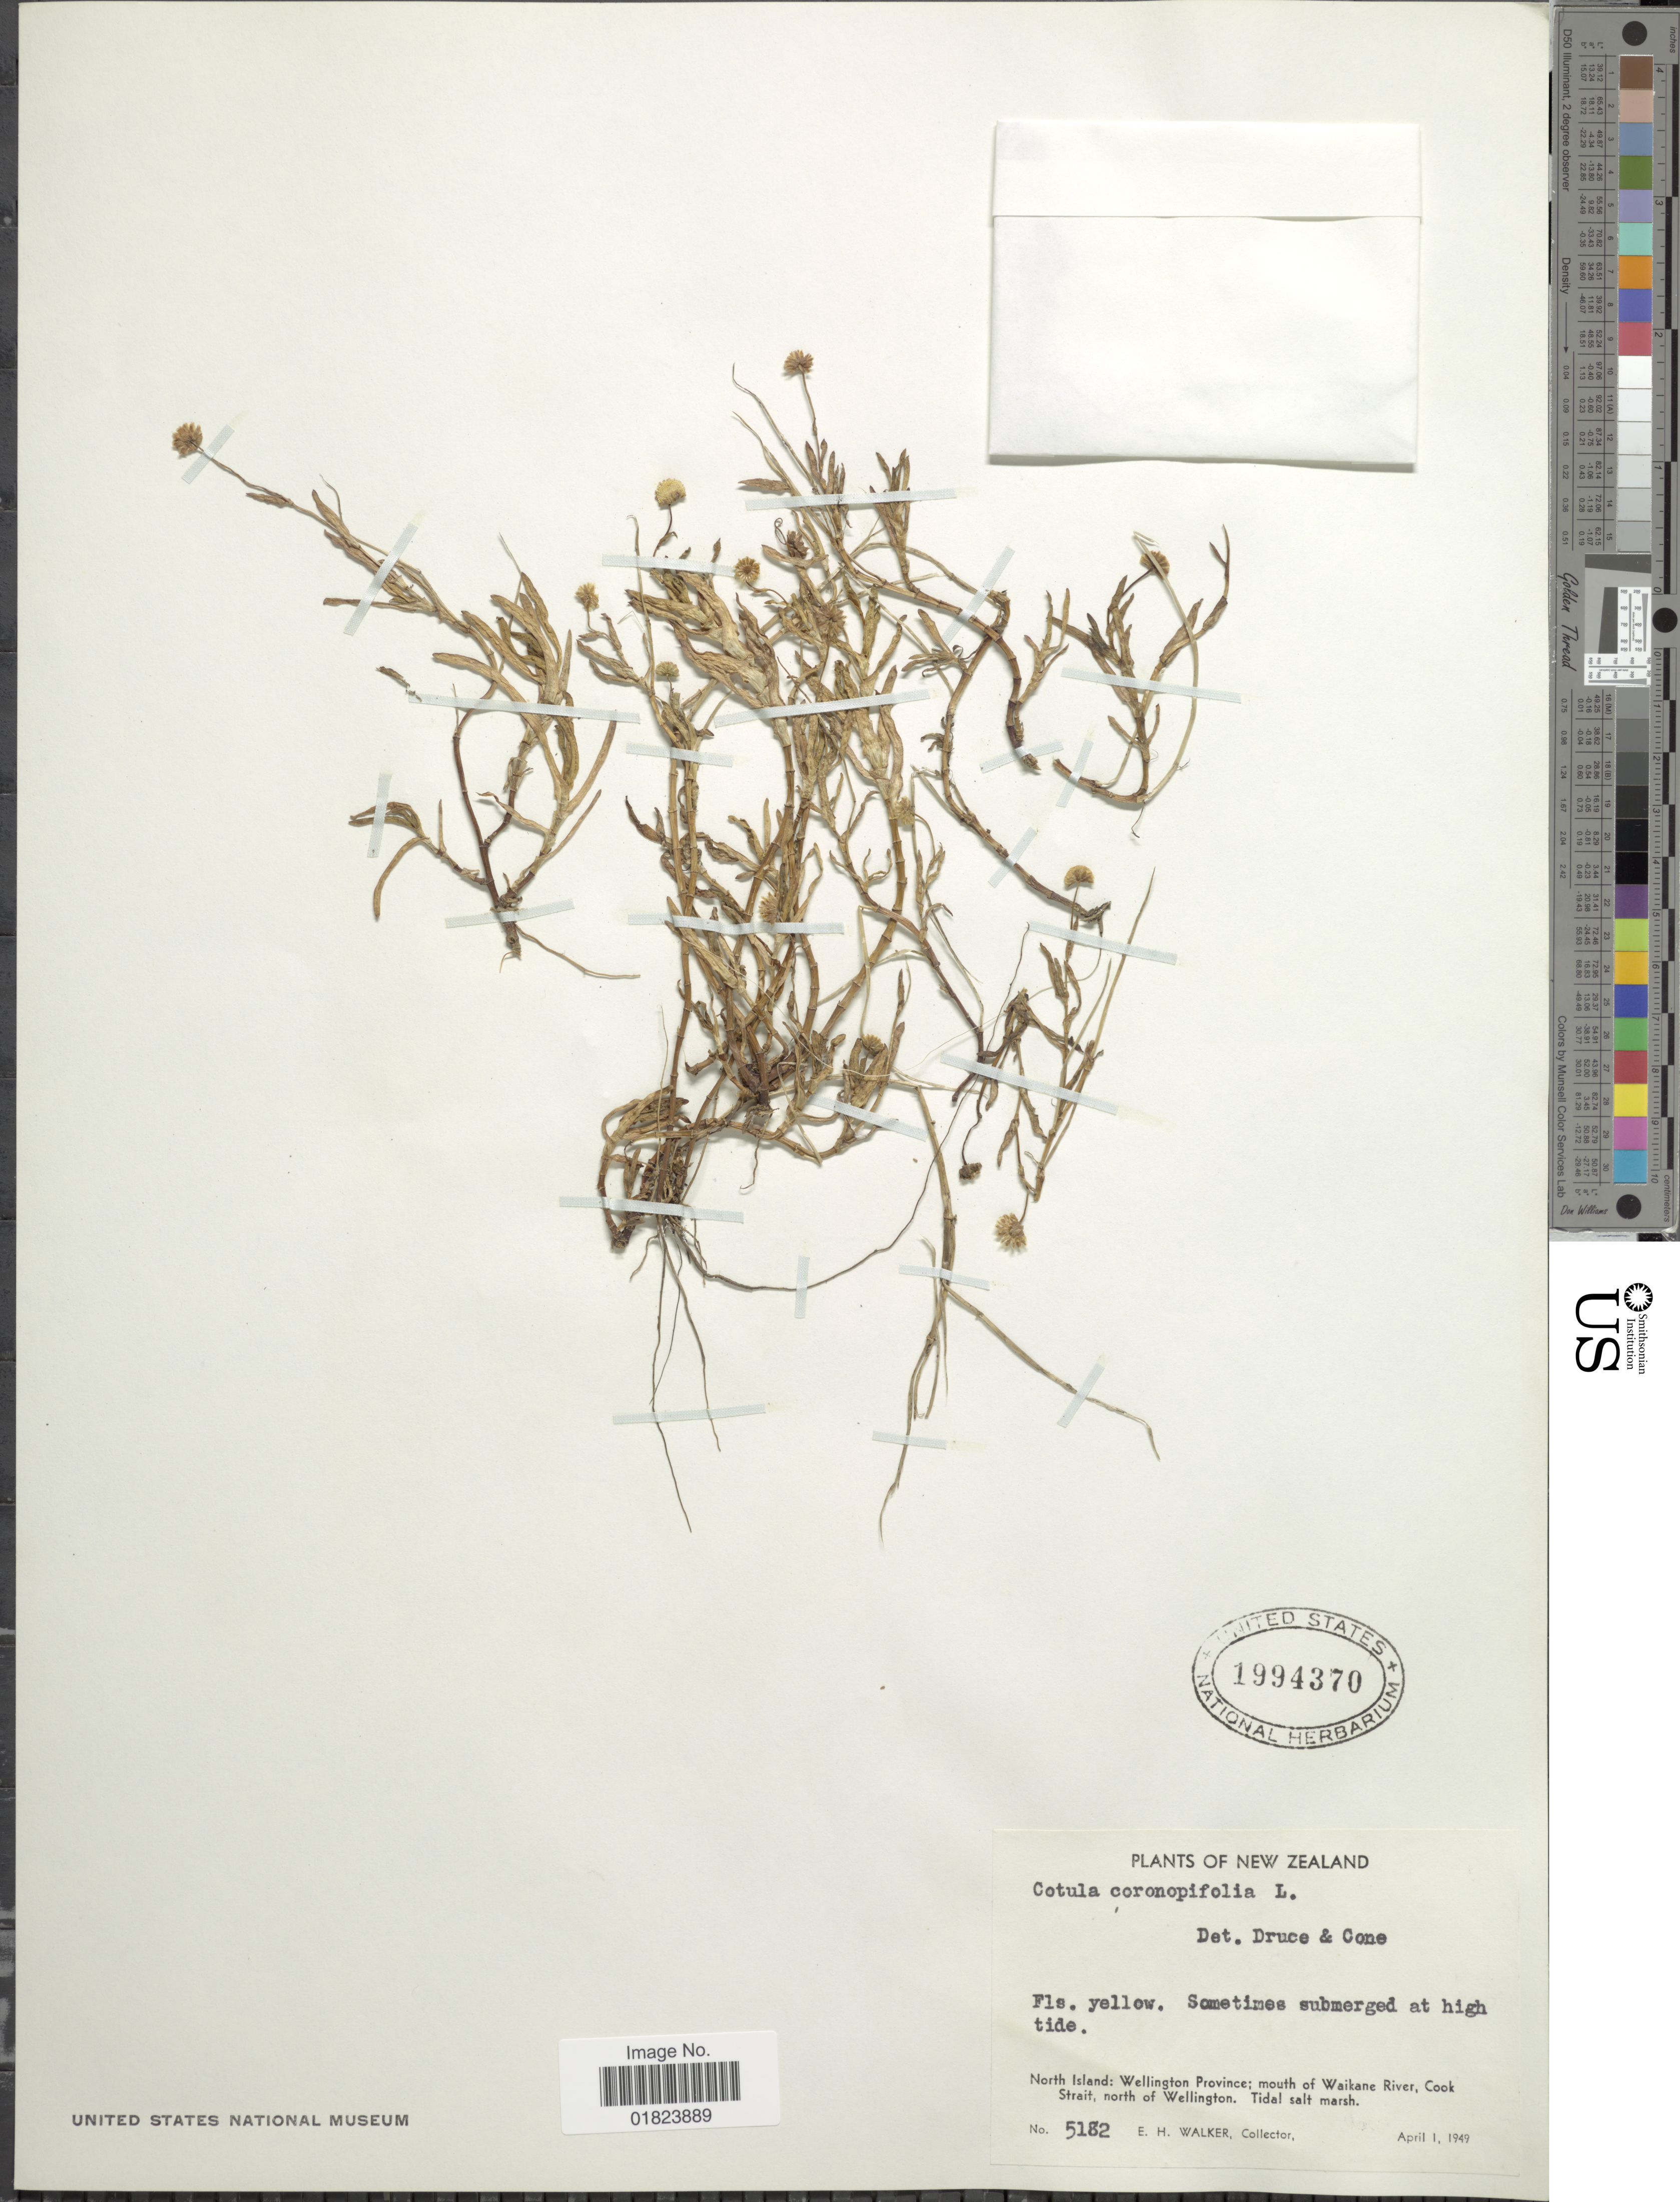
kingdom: Plantae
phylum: Tracheophyta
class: Magnoliopsida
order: Asterales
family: Asteraceae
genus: Cotula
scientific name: Cotula coronopifolia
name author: L.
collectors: E. H. Walker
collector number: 5182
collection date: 1949-04-01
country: New Zealand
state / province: Wellington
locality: Northern Island; mouth of Waikane River, Cook Strait, north of Wellington, tidal salt marsh.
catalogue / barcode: US 1994370